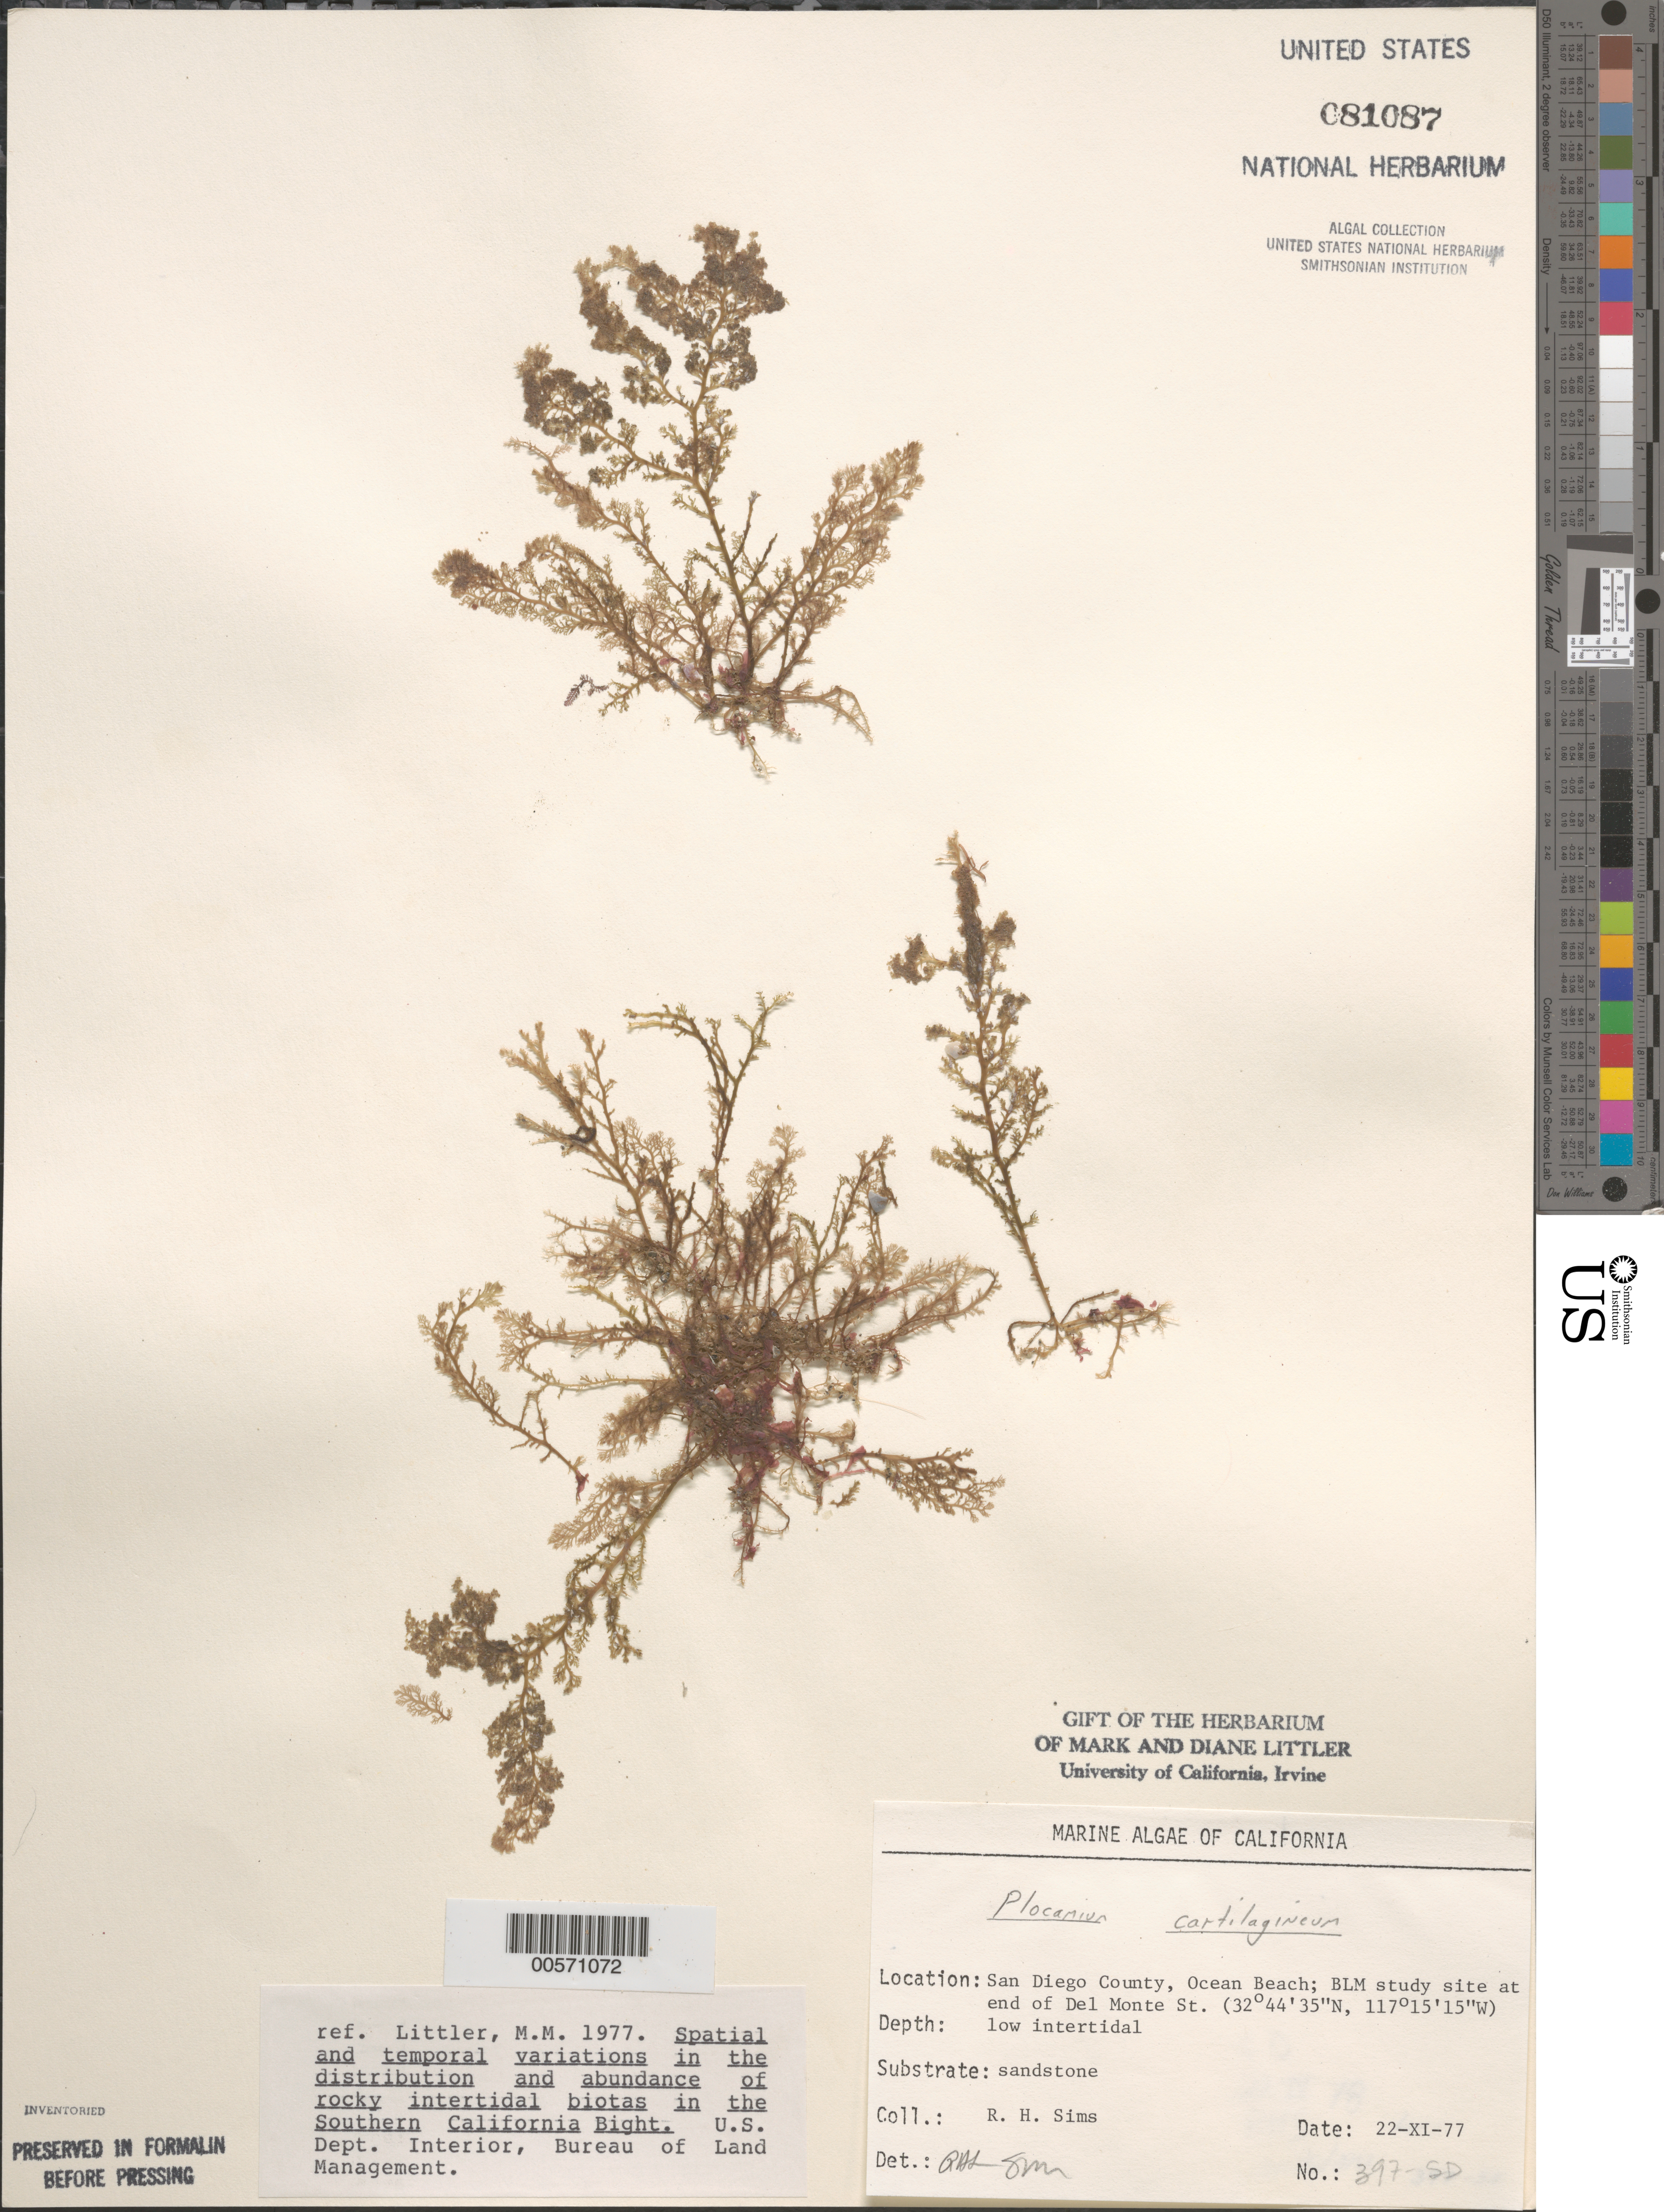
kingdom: Plantae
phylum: Rhodophyta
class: Florideophyceae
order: Plocamiales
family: Plocamiaceae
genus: Plocamium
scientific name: Plocamium cartilagineum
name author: (L.) P.S. Dixon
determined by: Sims, Robert H.; Murray, S. N.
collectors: R. H. Sims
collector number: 397-sd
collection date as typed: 14 Nov 1977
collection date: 1977-11-14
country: United States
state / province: California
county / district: San Diego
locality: Ocean Beach, end of Del Monte Street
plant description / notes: BLM-SOCALBIGHT Rocky Intertidal Survey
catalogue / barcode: US 81087